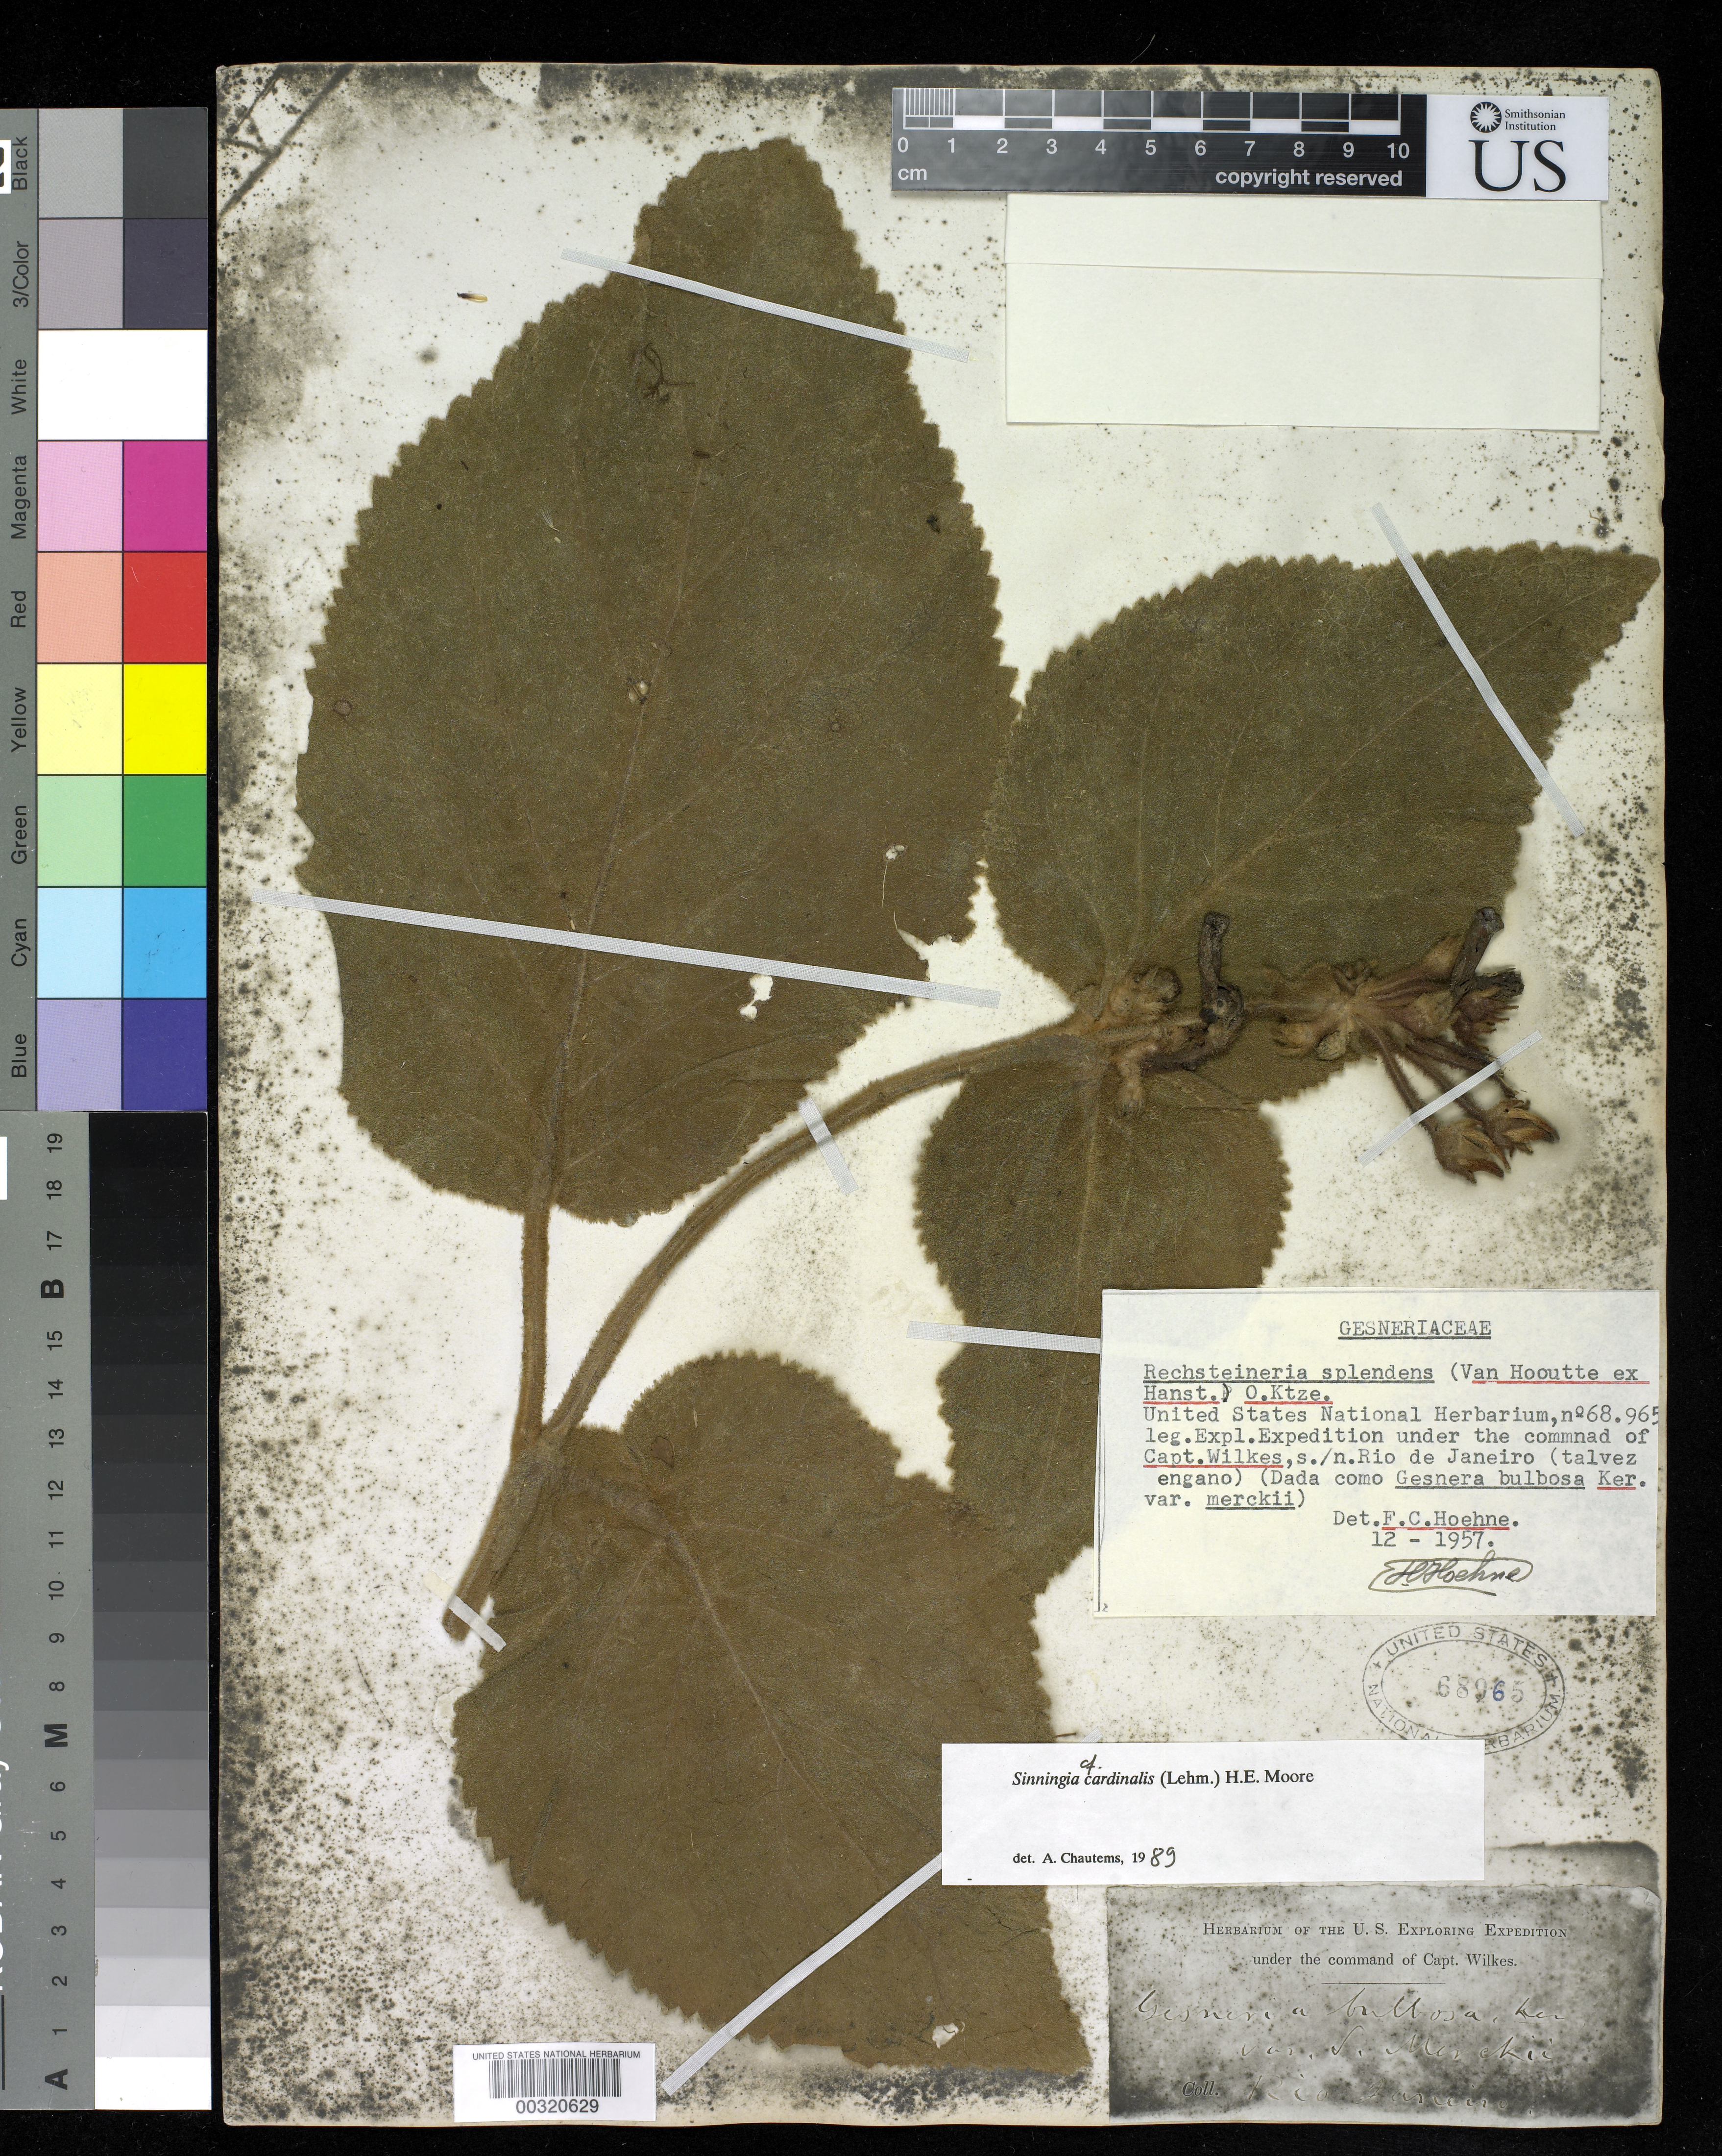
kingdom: Plantae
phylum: Tracheophyta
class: Magnoliopsida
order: Lamiales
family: Gesneriaceae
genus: Sinningia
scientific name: Sinningia cardinalis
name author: (F. Lehm.) H.E. Moore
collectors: Wilkes Explor. Exped.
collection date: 1838/1842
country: Brazil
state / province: Rio de Janeiro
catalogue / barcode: US 68065